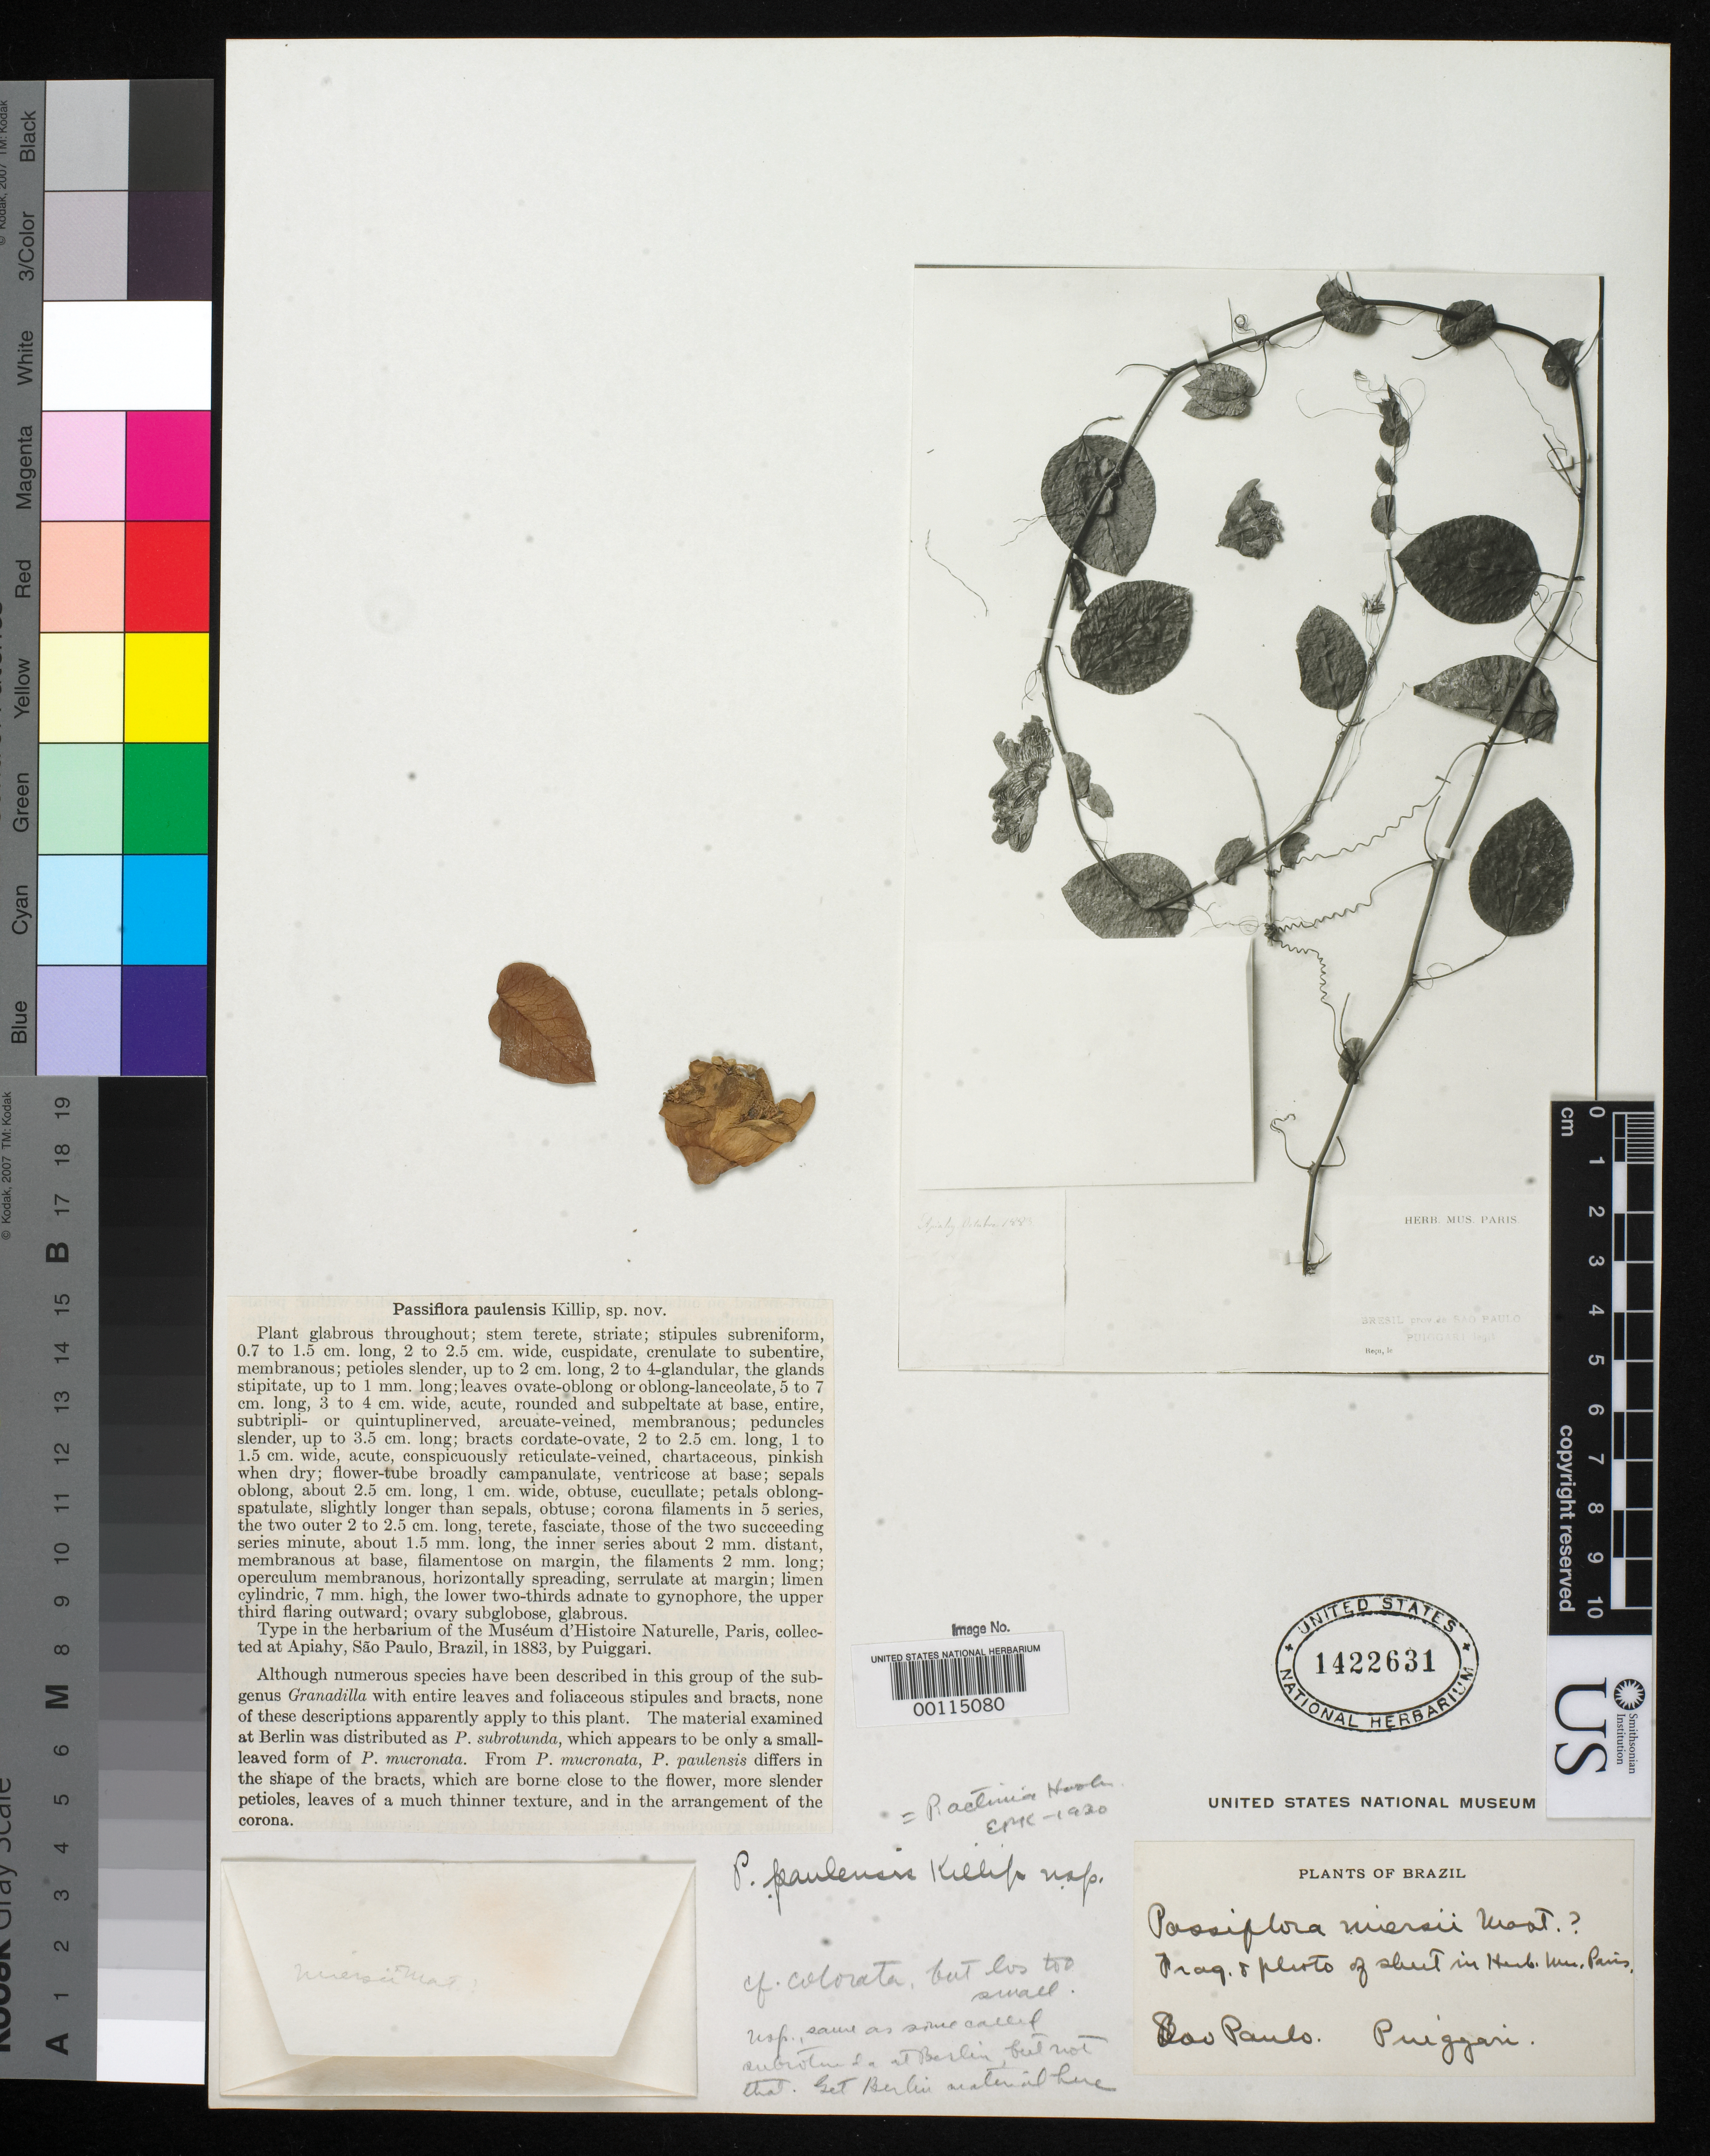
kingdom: Plantae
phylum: Tracheophyta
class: Magnoliopsida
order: Malpighiales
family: Passifloraceae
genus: Passiflora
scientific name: Passiflora paulensis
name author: Killip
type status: Isotype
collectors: Puiggari, --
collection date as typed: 1883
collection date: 1883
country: Brazil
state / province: São Paulo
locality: Apiahy.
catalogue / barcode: US 1422631